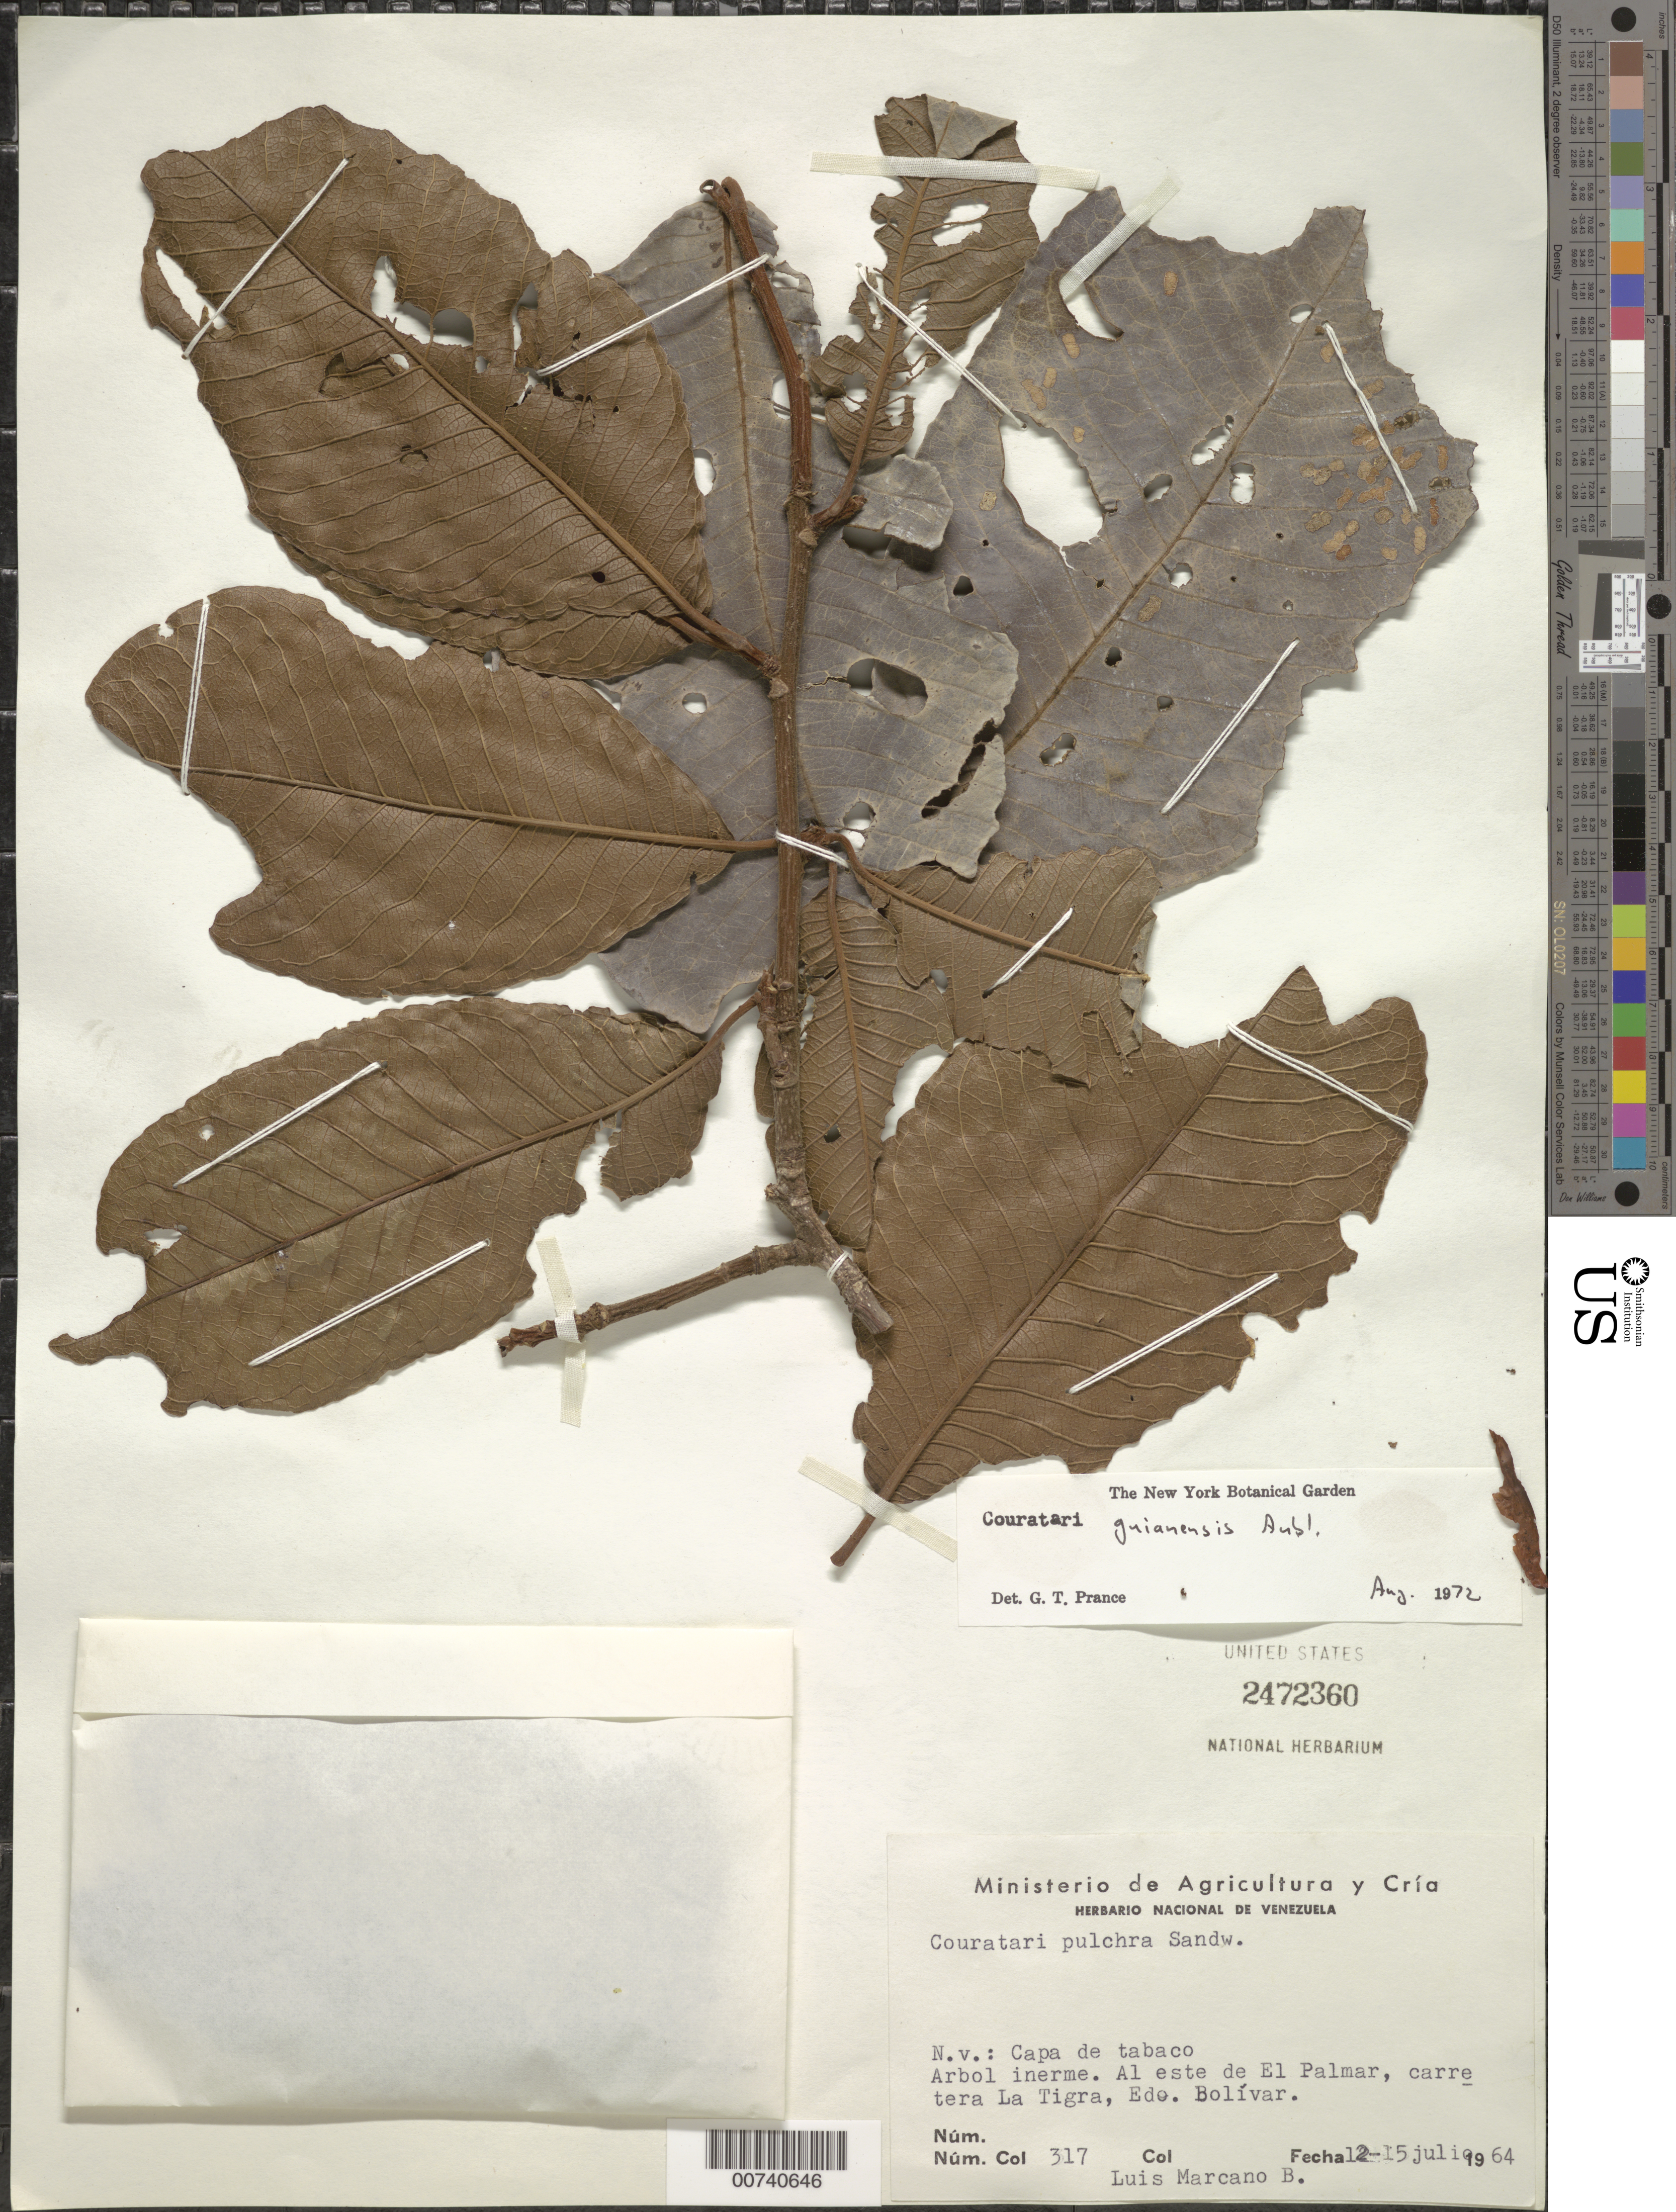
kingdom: Plantae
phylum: Tracheophyta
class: Magnoliopsida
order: Ericales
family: Lecythidaceae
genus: Couratari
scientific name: Couratari guianensis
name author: Aubl.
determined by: Prance, G. T.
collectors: L. Marcano-Berti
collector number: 317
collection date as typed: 12-Jul-64 to 15-Jul-64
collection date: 1964-07-12/1964-07-15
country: Venezuela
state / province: Bolívar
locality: El Palmar, este de; carretera La Tigra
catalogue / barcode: US 2472360